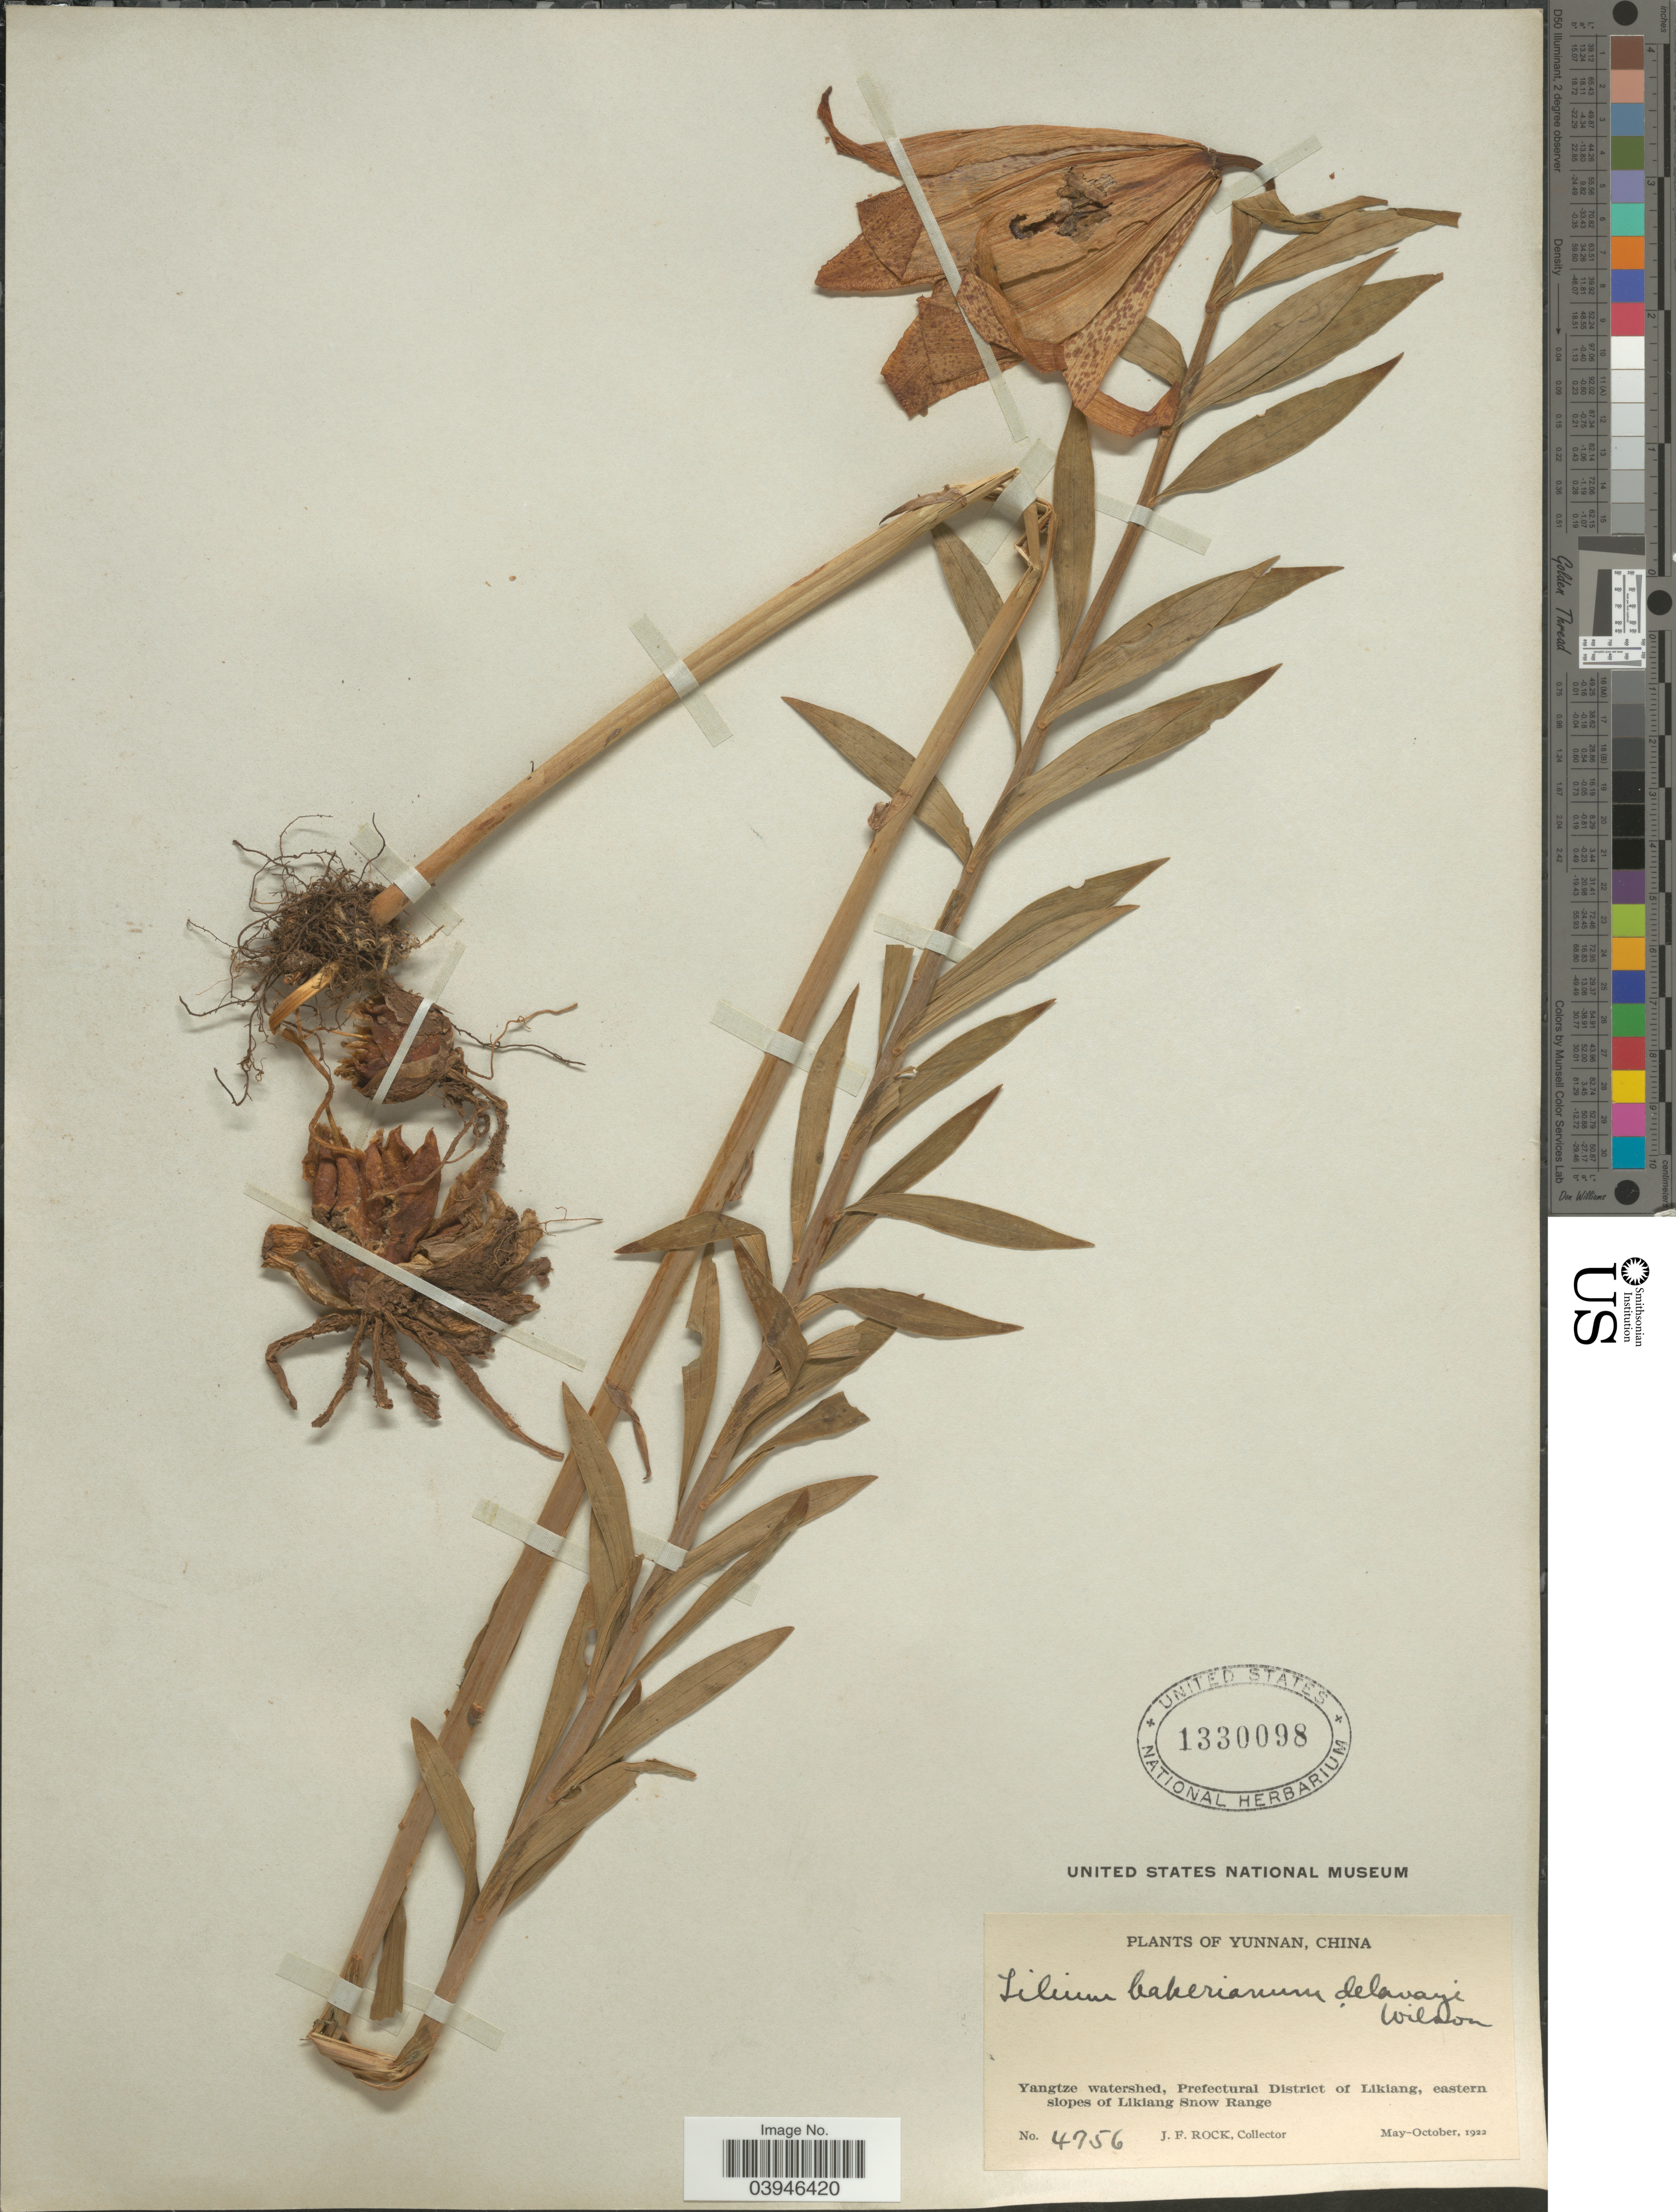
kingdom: Plantae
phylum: Tracheophyta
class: Liliopsida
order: Liliales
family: Liliaceae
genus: Lilium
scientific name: Lilium bakerianum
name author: Collett & Hemsl.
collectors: J. Rock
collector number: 4756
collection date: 1922-05/1922-10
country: China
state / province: Yunnan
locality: Yangtze watershed, Prefectural District of Likiang, eastern slopes of Likiang Snow Range.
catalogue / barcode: US 1330098